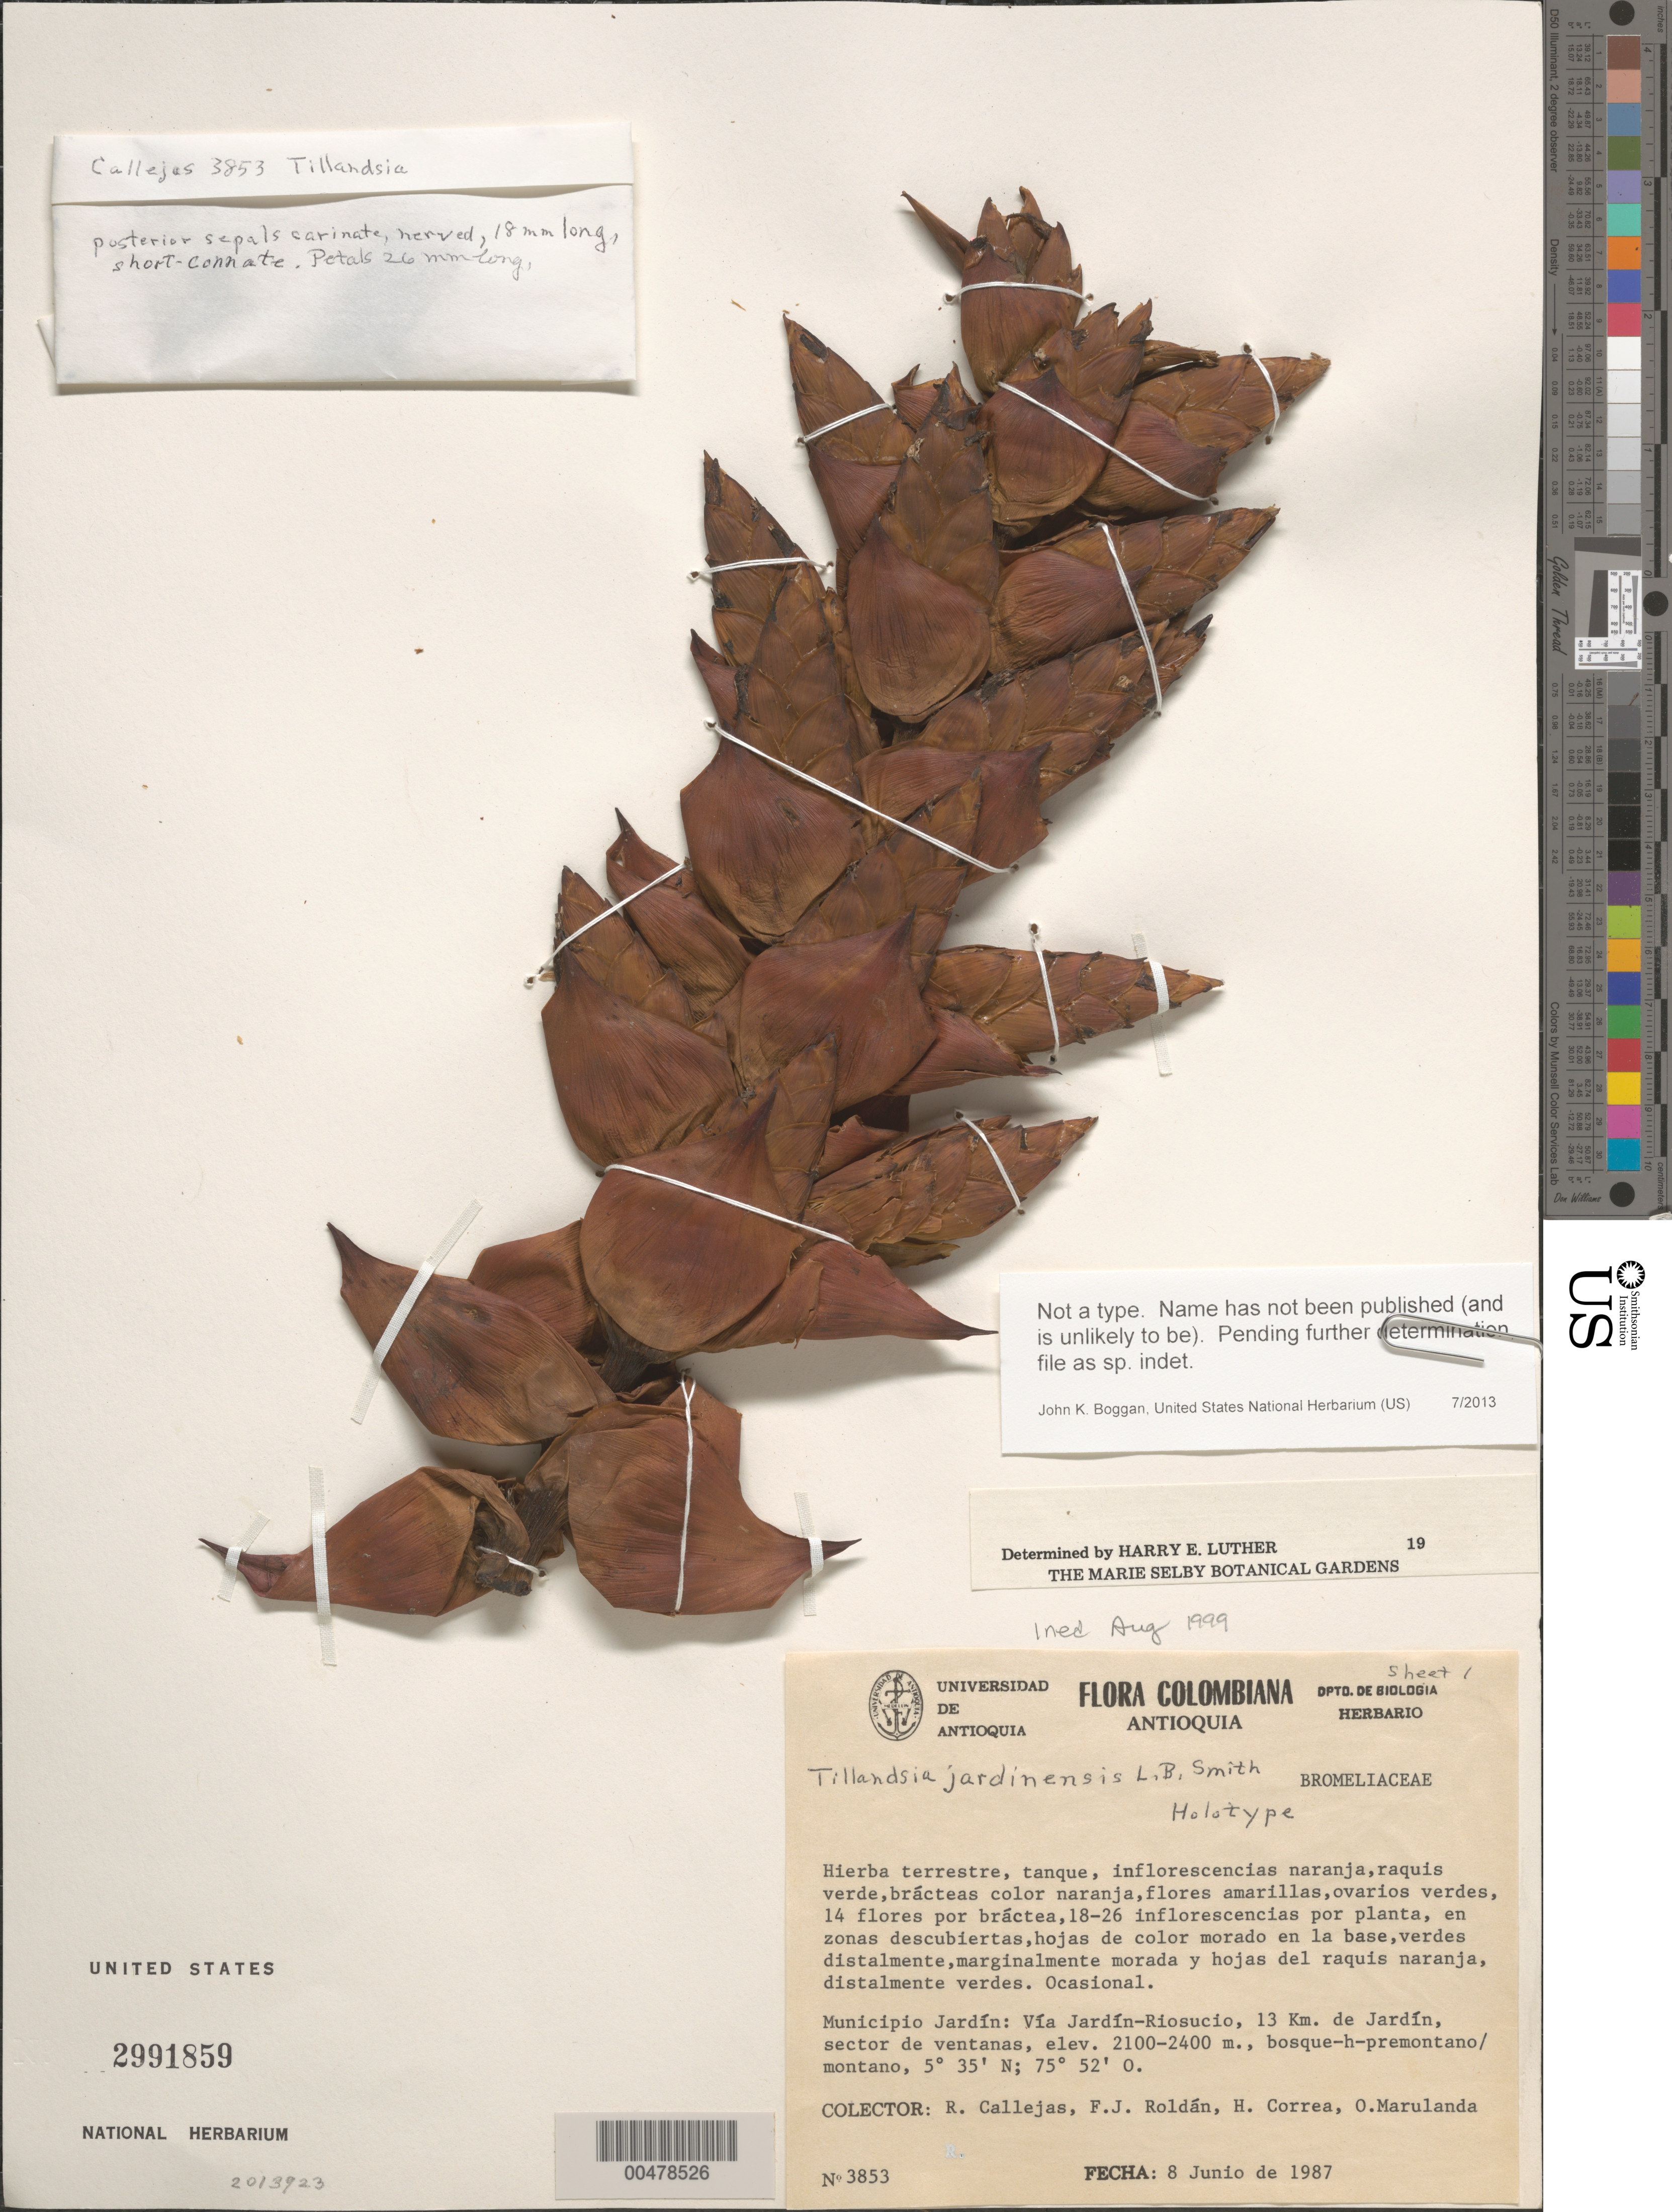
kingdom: Plantae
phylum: Tracheophyta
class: Liliopsida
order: Poales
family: Bromeliaceae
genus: Tillandsia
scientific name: Tillandsia sp.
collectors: R. Callejas, F. J. Roldán, H. Correa & O. Marulanda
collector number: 3853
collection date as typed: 08 Jun 1987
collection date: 1987-06-08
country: Colombia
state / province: Antioquia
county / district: Jardín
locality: Via Jardin-Rio Sucio, 13 km de Jardin, sector de Ventanas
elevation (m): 2100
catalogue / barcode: US 2991859